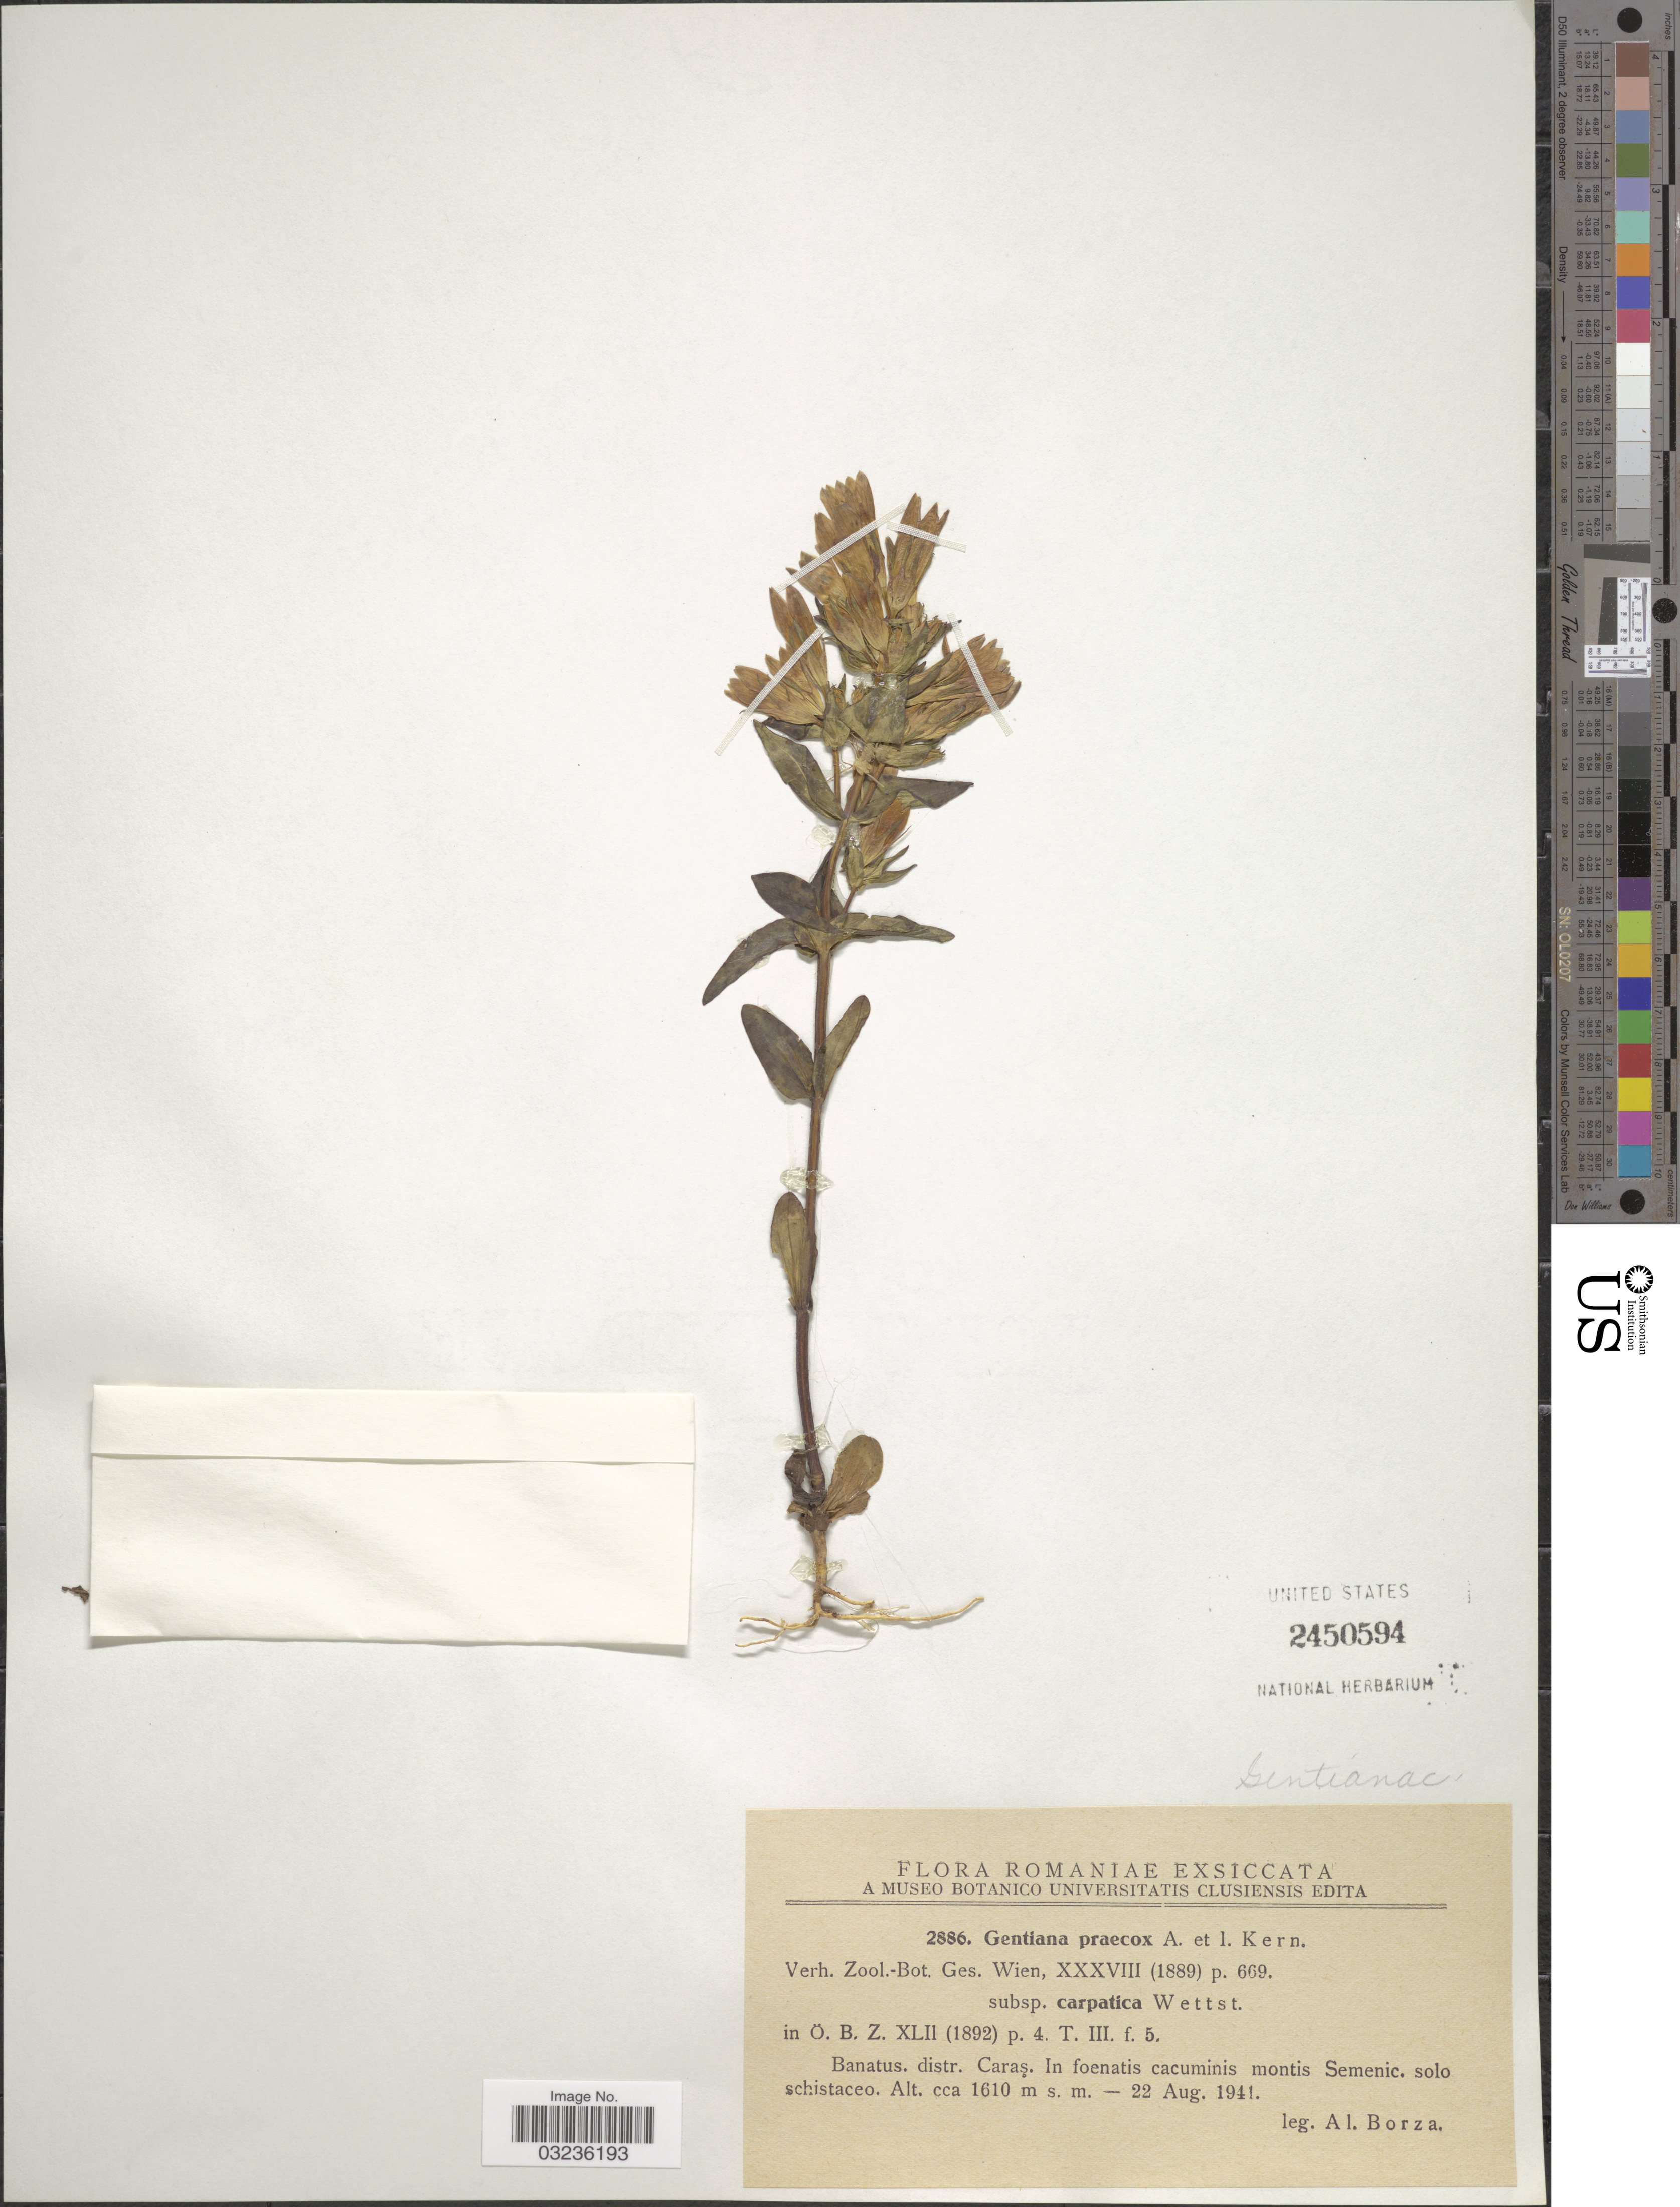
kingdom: Plantae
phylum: Tracheophyta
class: Magnoliopsida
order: Gentianales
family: Gentianaceae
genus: Gentiana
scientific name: Gentiana praecox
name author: A. Kern. & Jos. Kern.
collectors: A. Borza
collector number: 2886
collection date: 1941-08-22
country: Romania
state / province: Caras-Severin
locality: Banatus, distr. Caras, In foenatis cacuminis montis Semenic, solo schistaceo.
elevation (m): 1610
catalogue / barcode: US 2450594